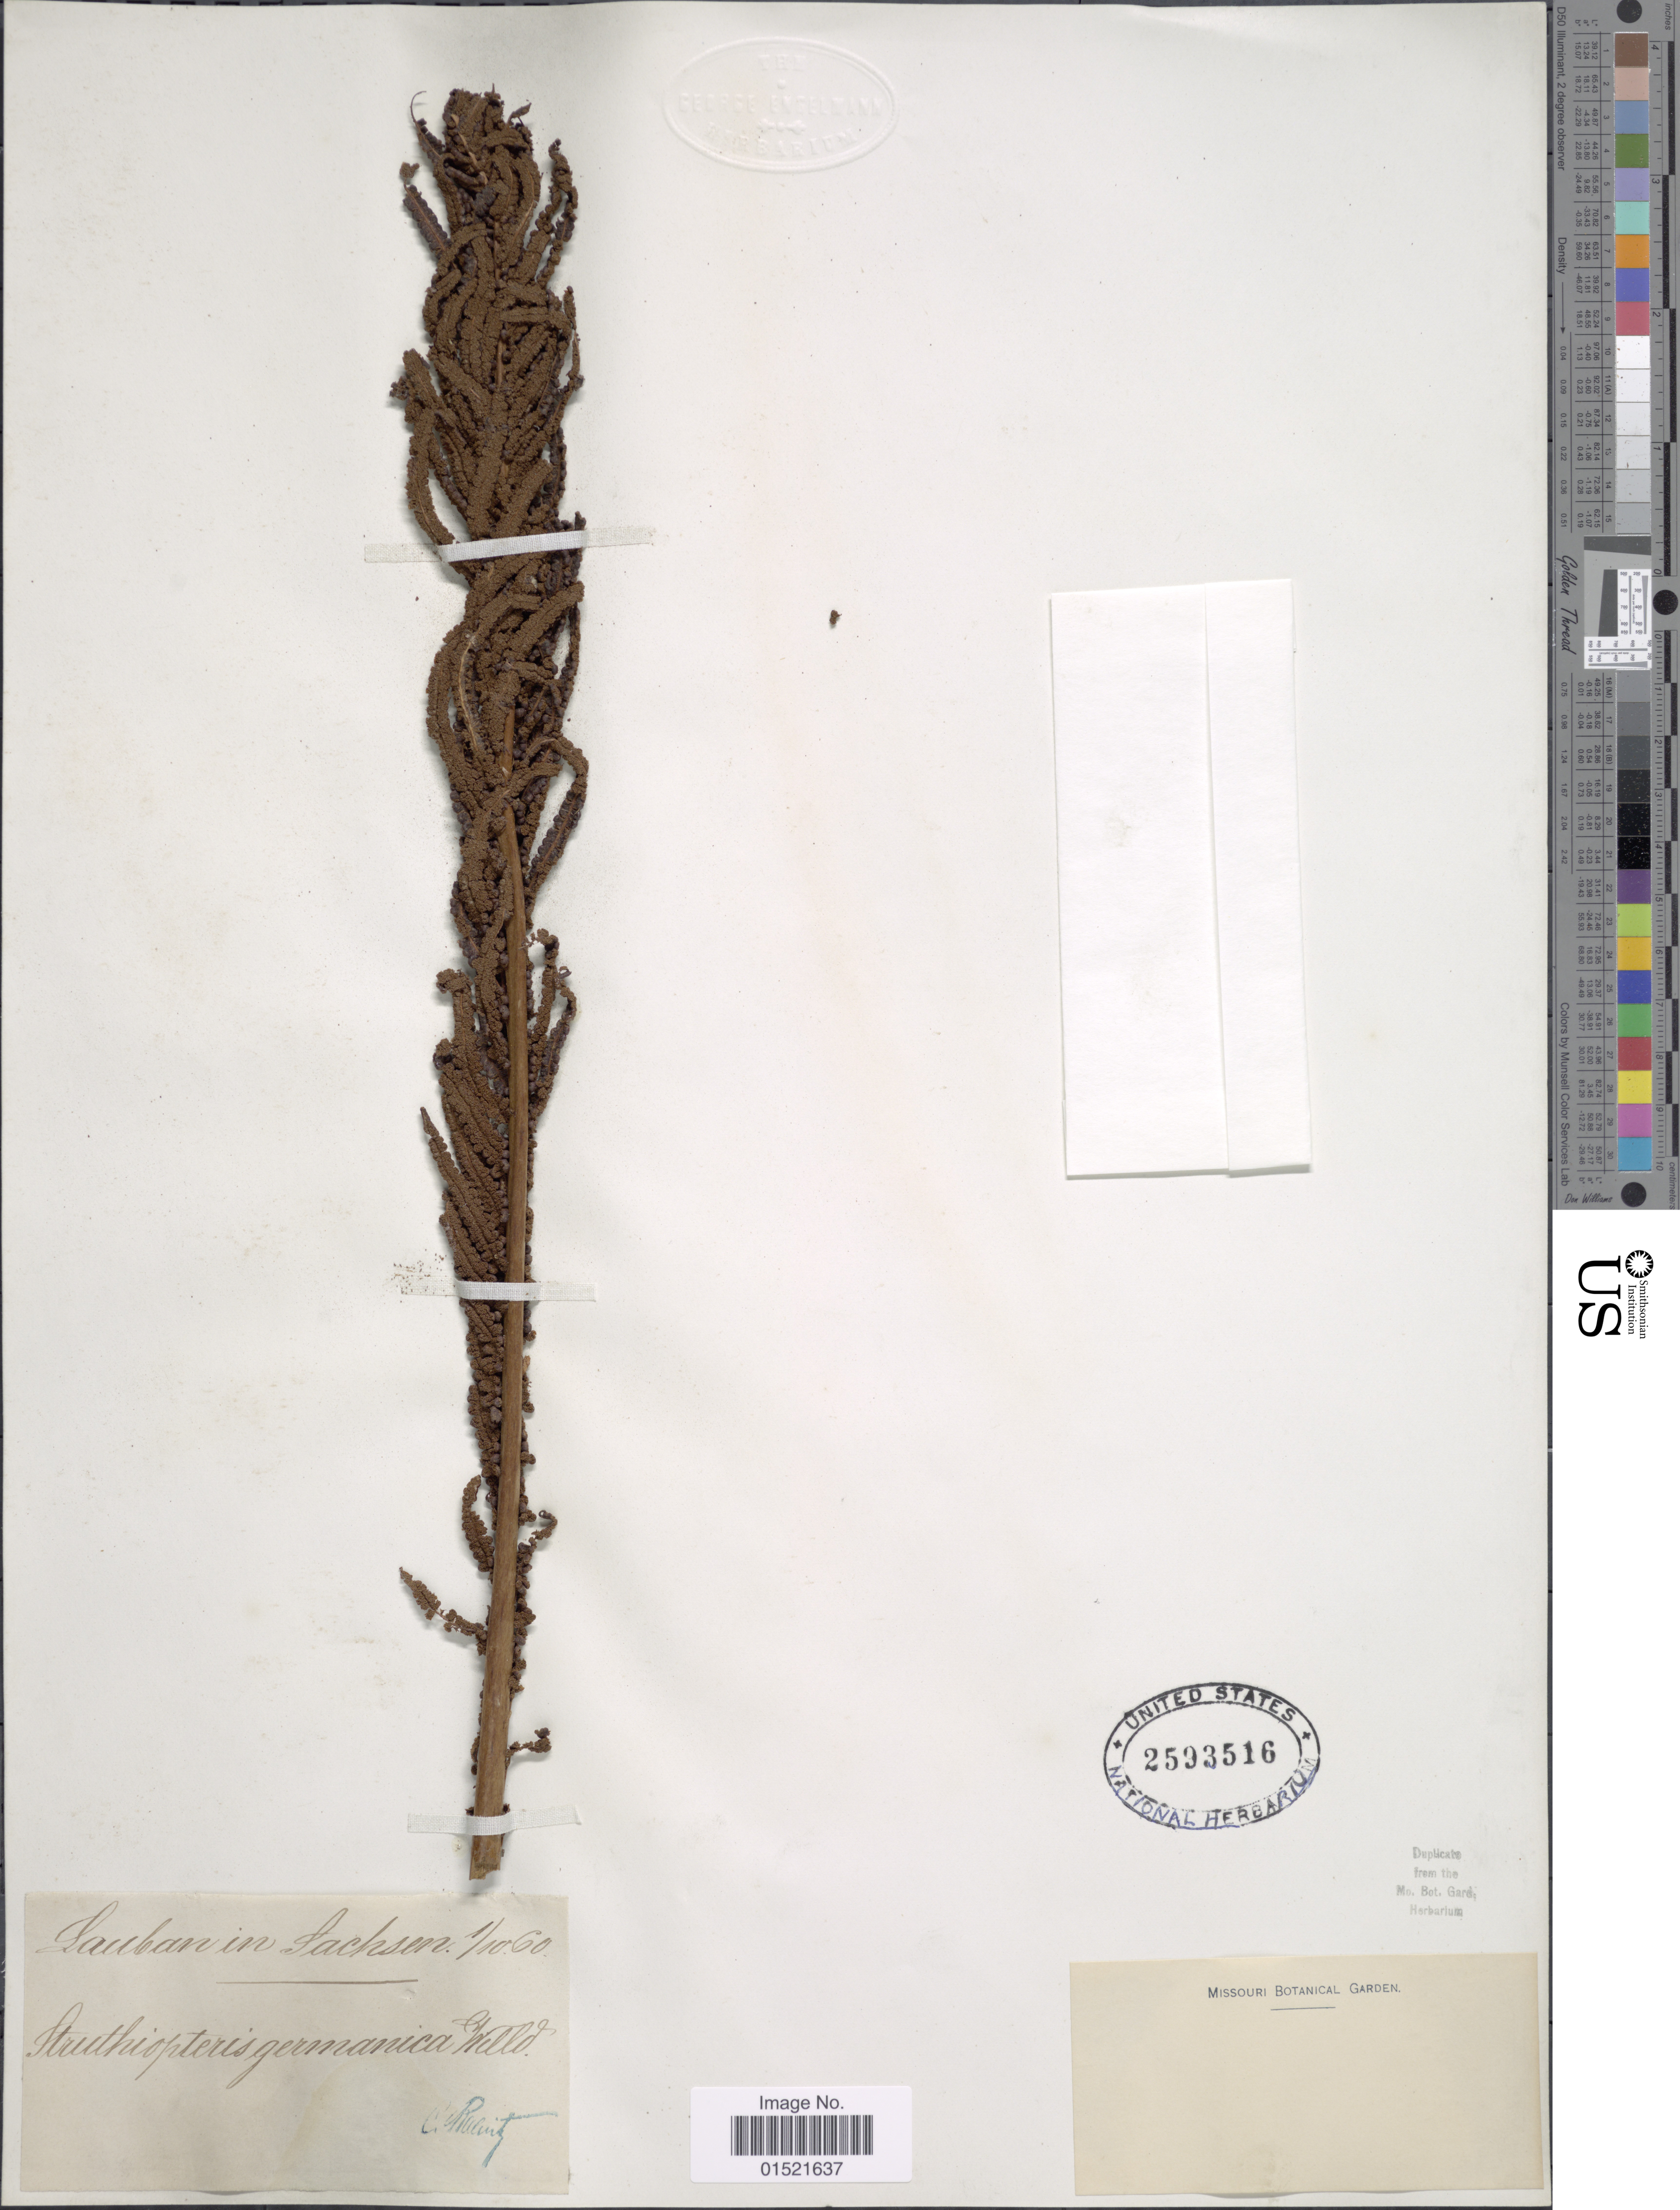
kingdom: Plantae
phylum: Tracheophyta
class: Polypodiopsida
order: Polypodiales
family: Onocleaceae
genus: Matteuccia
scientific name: Matteuccia struthiopteris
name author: (L.) Tod.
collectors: C. G. Baenitz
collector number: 60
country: Germany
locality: Germanica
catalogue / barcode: US 2593516